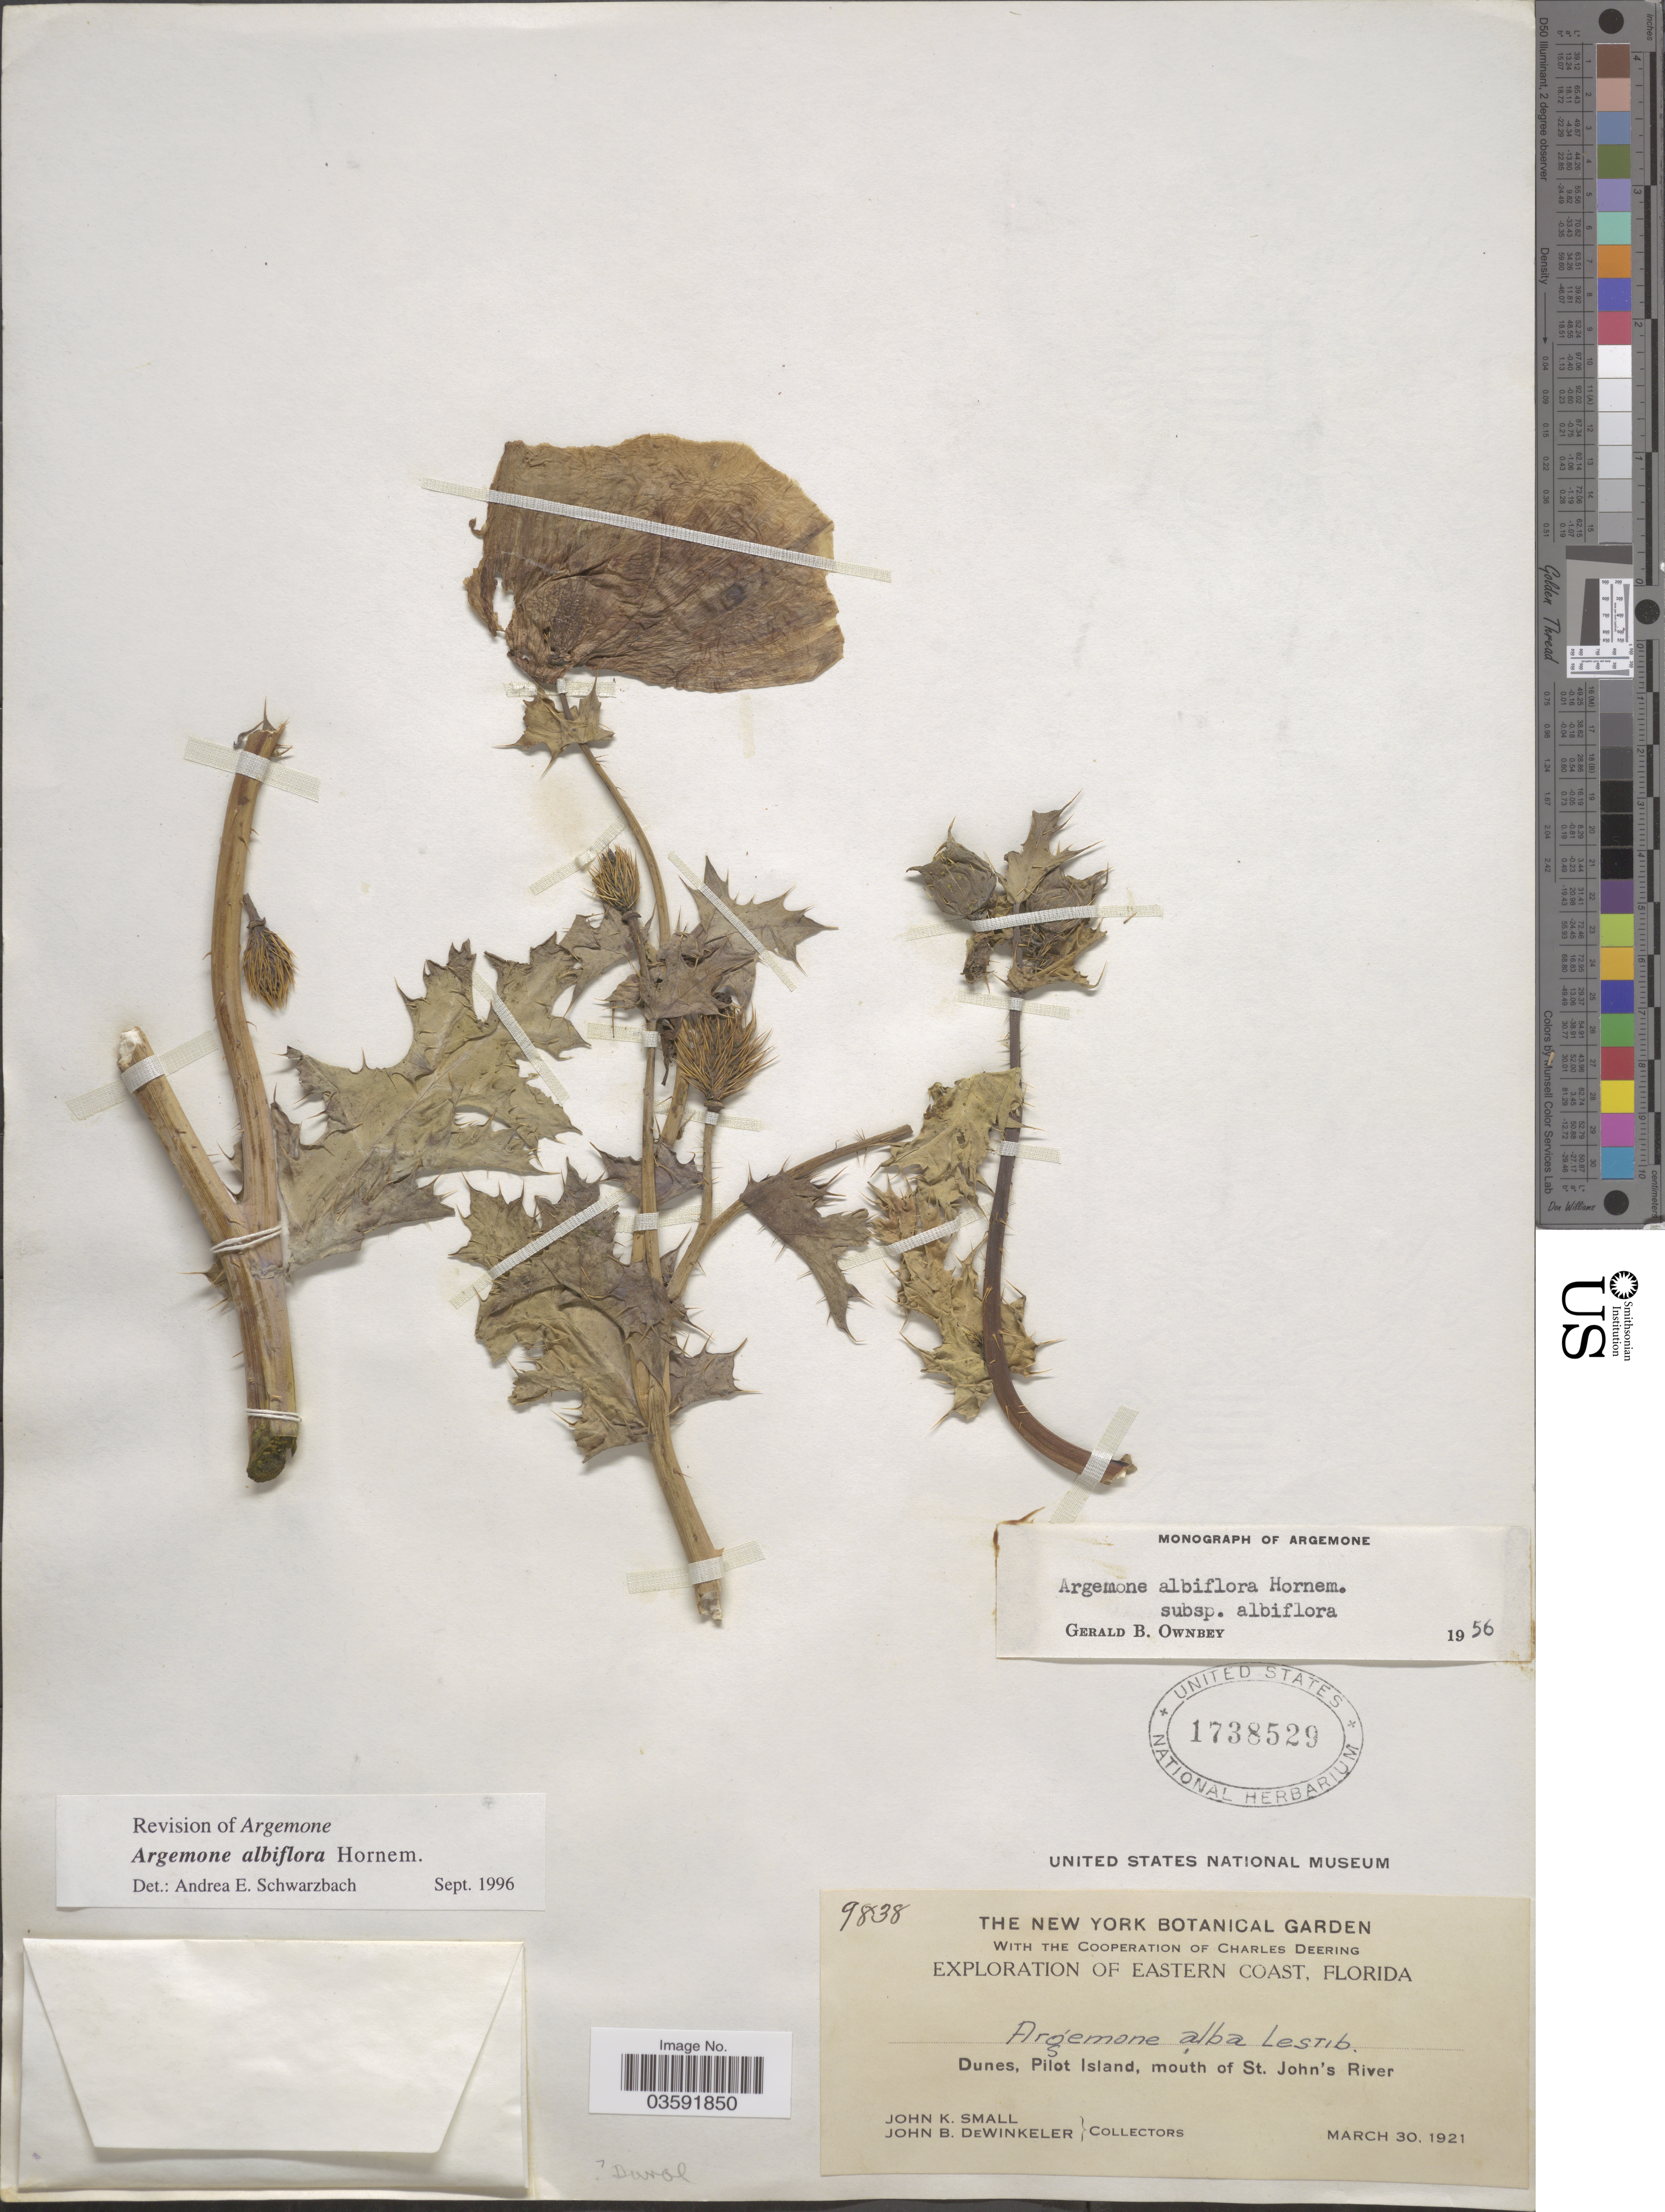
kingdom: Plantae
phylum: Tracheophyta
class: Magnoliopsida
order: Ranunculales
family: Papaveraceae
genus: Argemone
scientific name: Argemone albiflora subsp. albiflora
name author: Hornem.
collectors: J. K. Small & J. B. Dewinkeler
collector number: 9838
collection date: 1921-03-30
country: United States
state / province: Florida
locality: Eastern Coast. Pilot Island, mouth of St. John's River.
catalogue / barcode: US 1738529